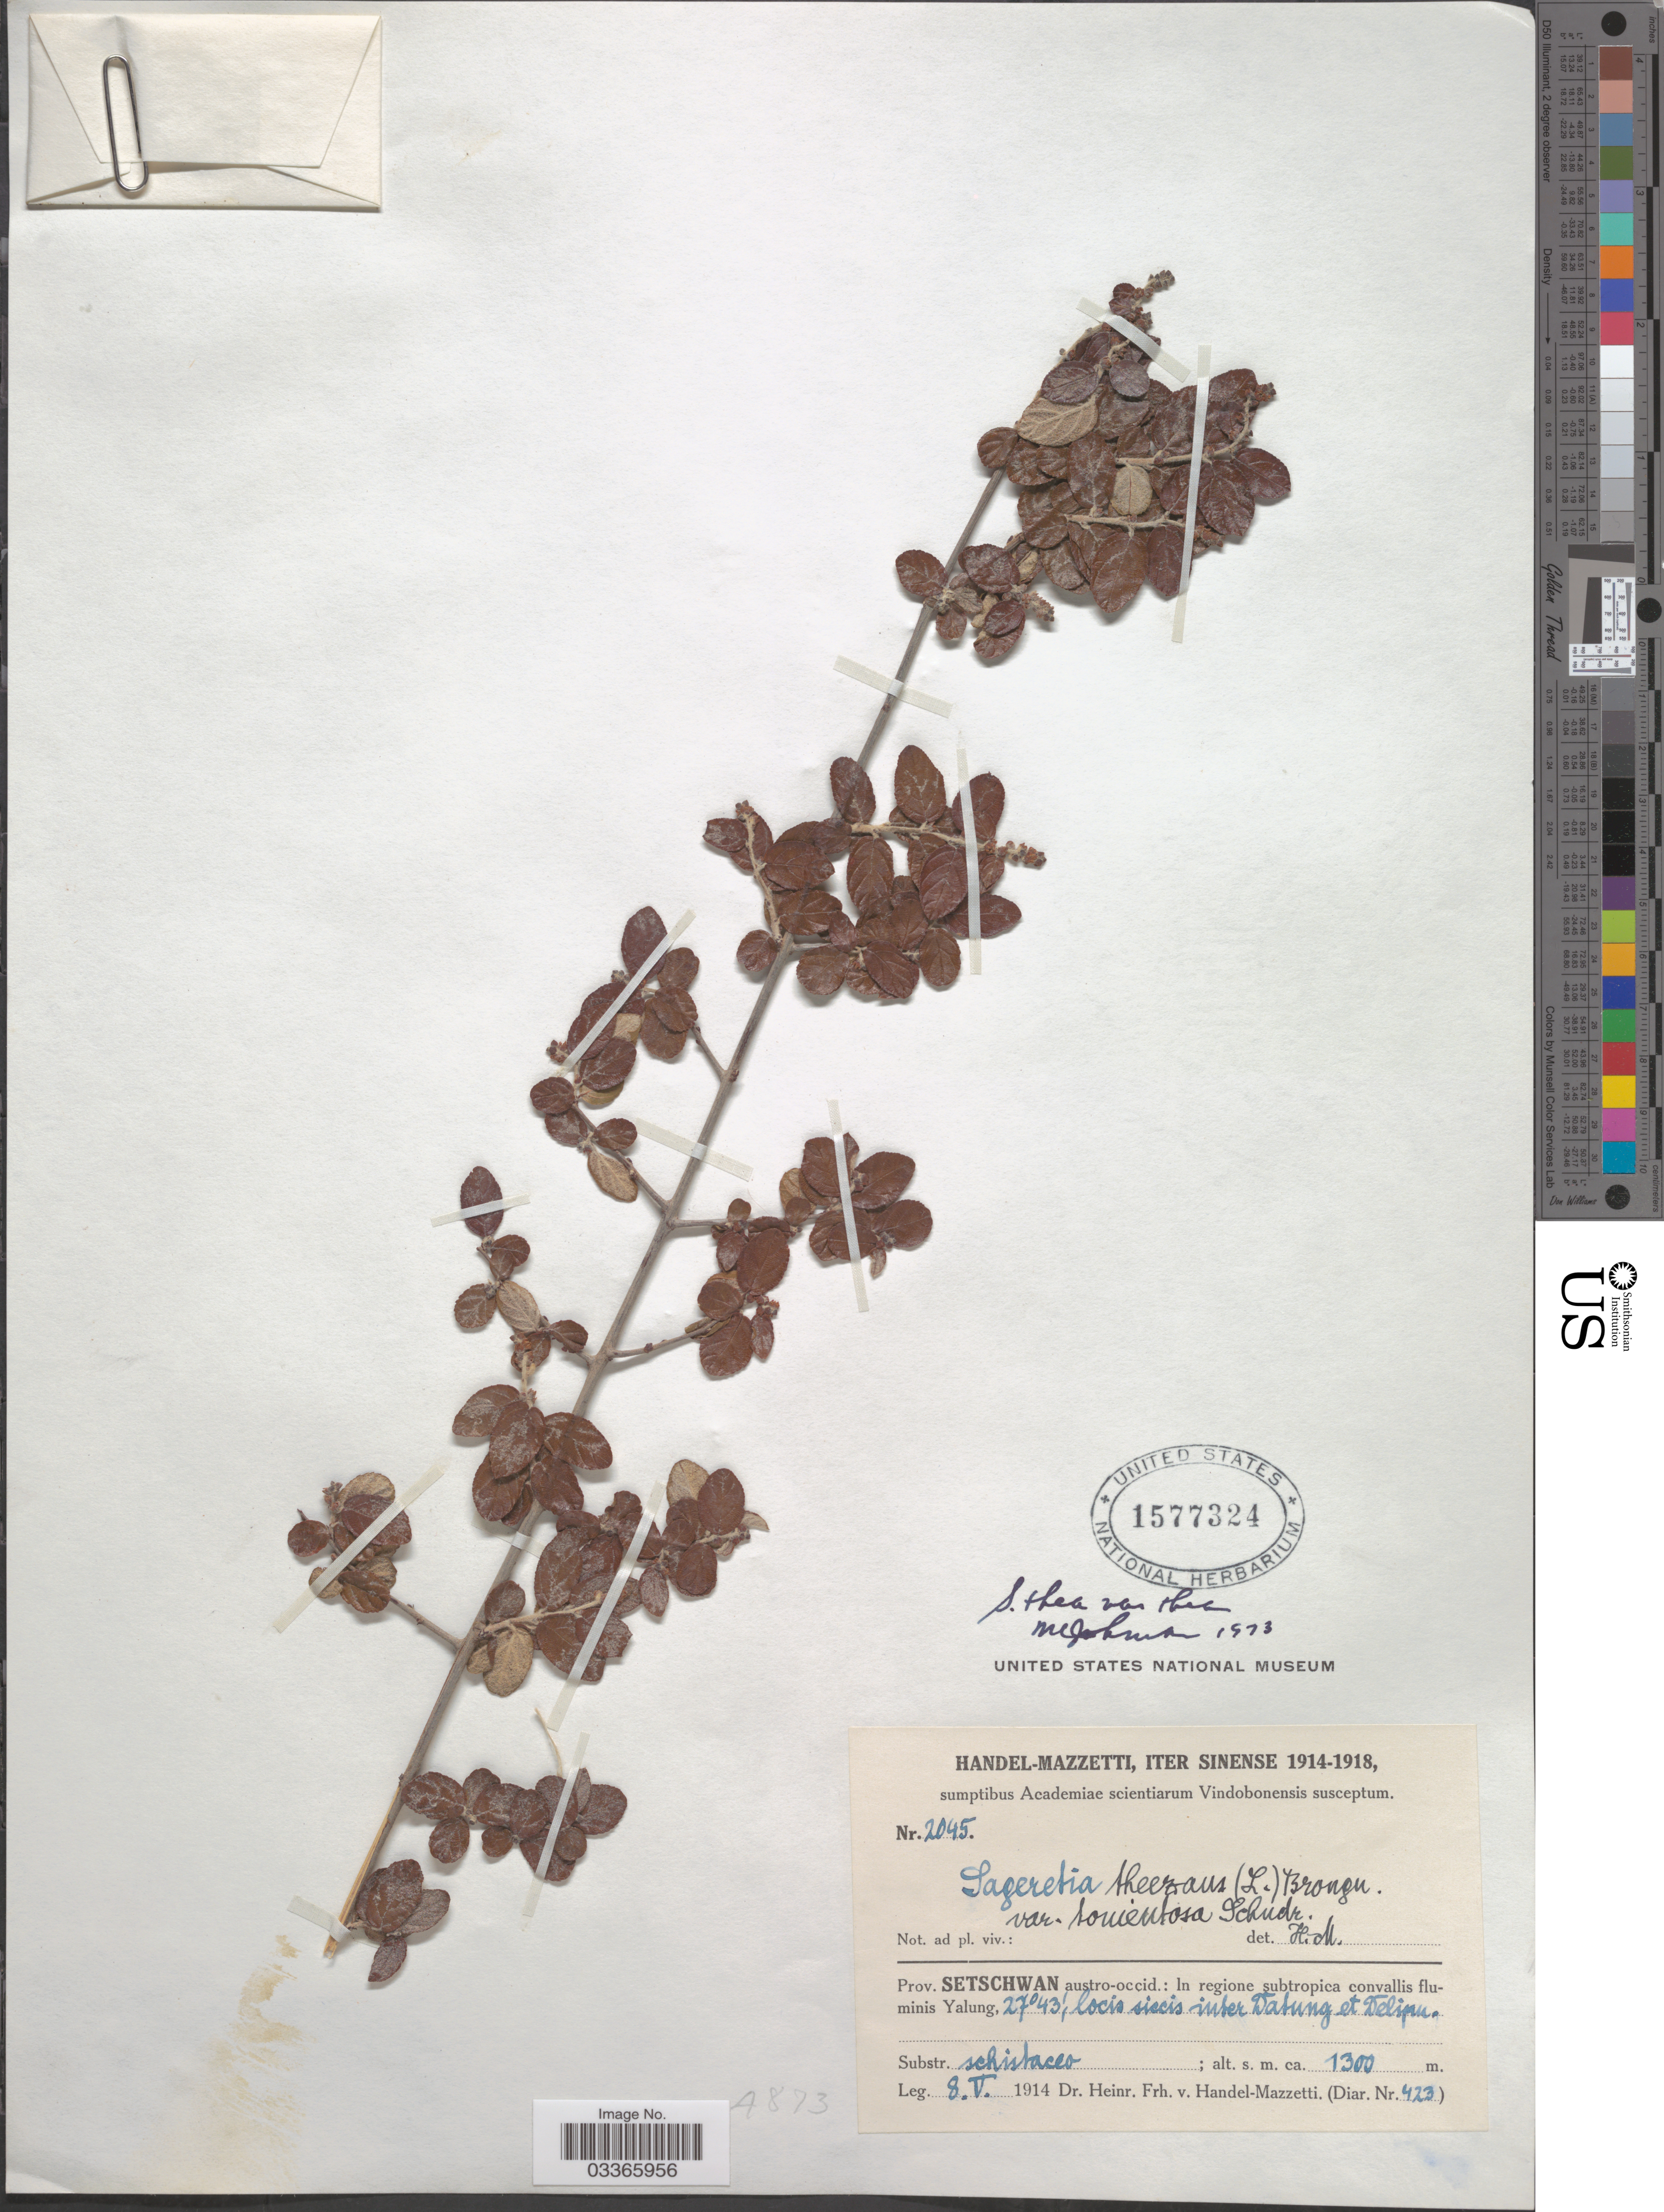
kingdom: Plantae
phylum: Tracheophyta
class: Magnoliopsida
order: Rosales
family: Rhamnaceae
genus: Sageretia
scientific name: Sageretia thea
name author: (Osbeck) M.C. Johnst.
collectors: H. Handel-Mazzetti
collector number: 2045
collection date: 1914-05-08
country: China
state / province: Sichuan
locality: Prov. Setschwan austro-occid.: In regione subtropica convallis fluminis Yalung; locis siccis inter Dasung [interpreted] et Delipu [interpreted].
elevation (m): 1300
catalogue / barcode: US 1577324